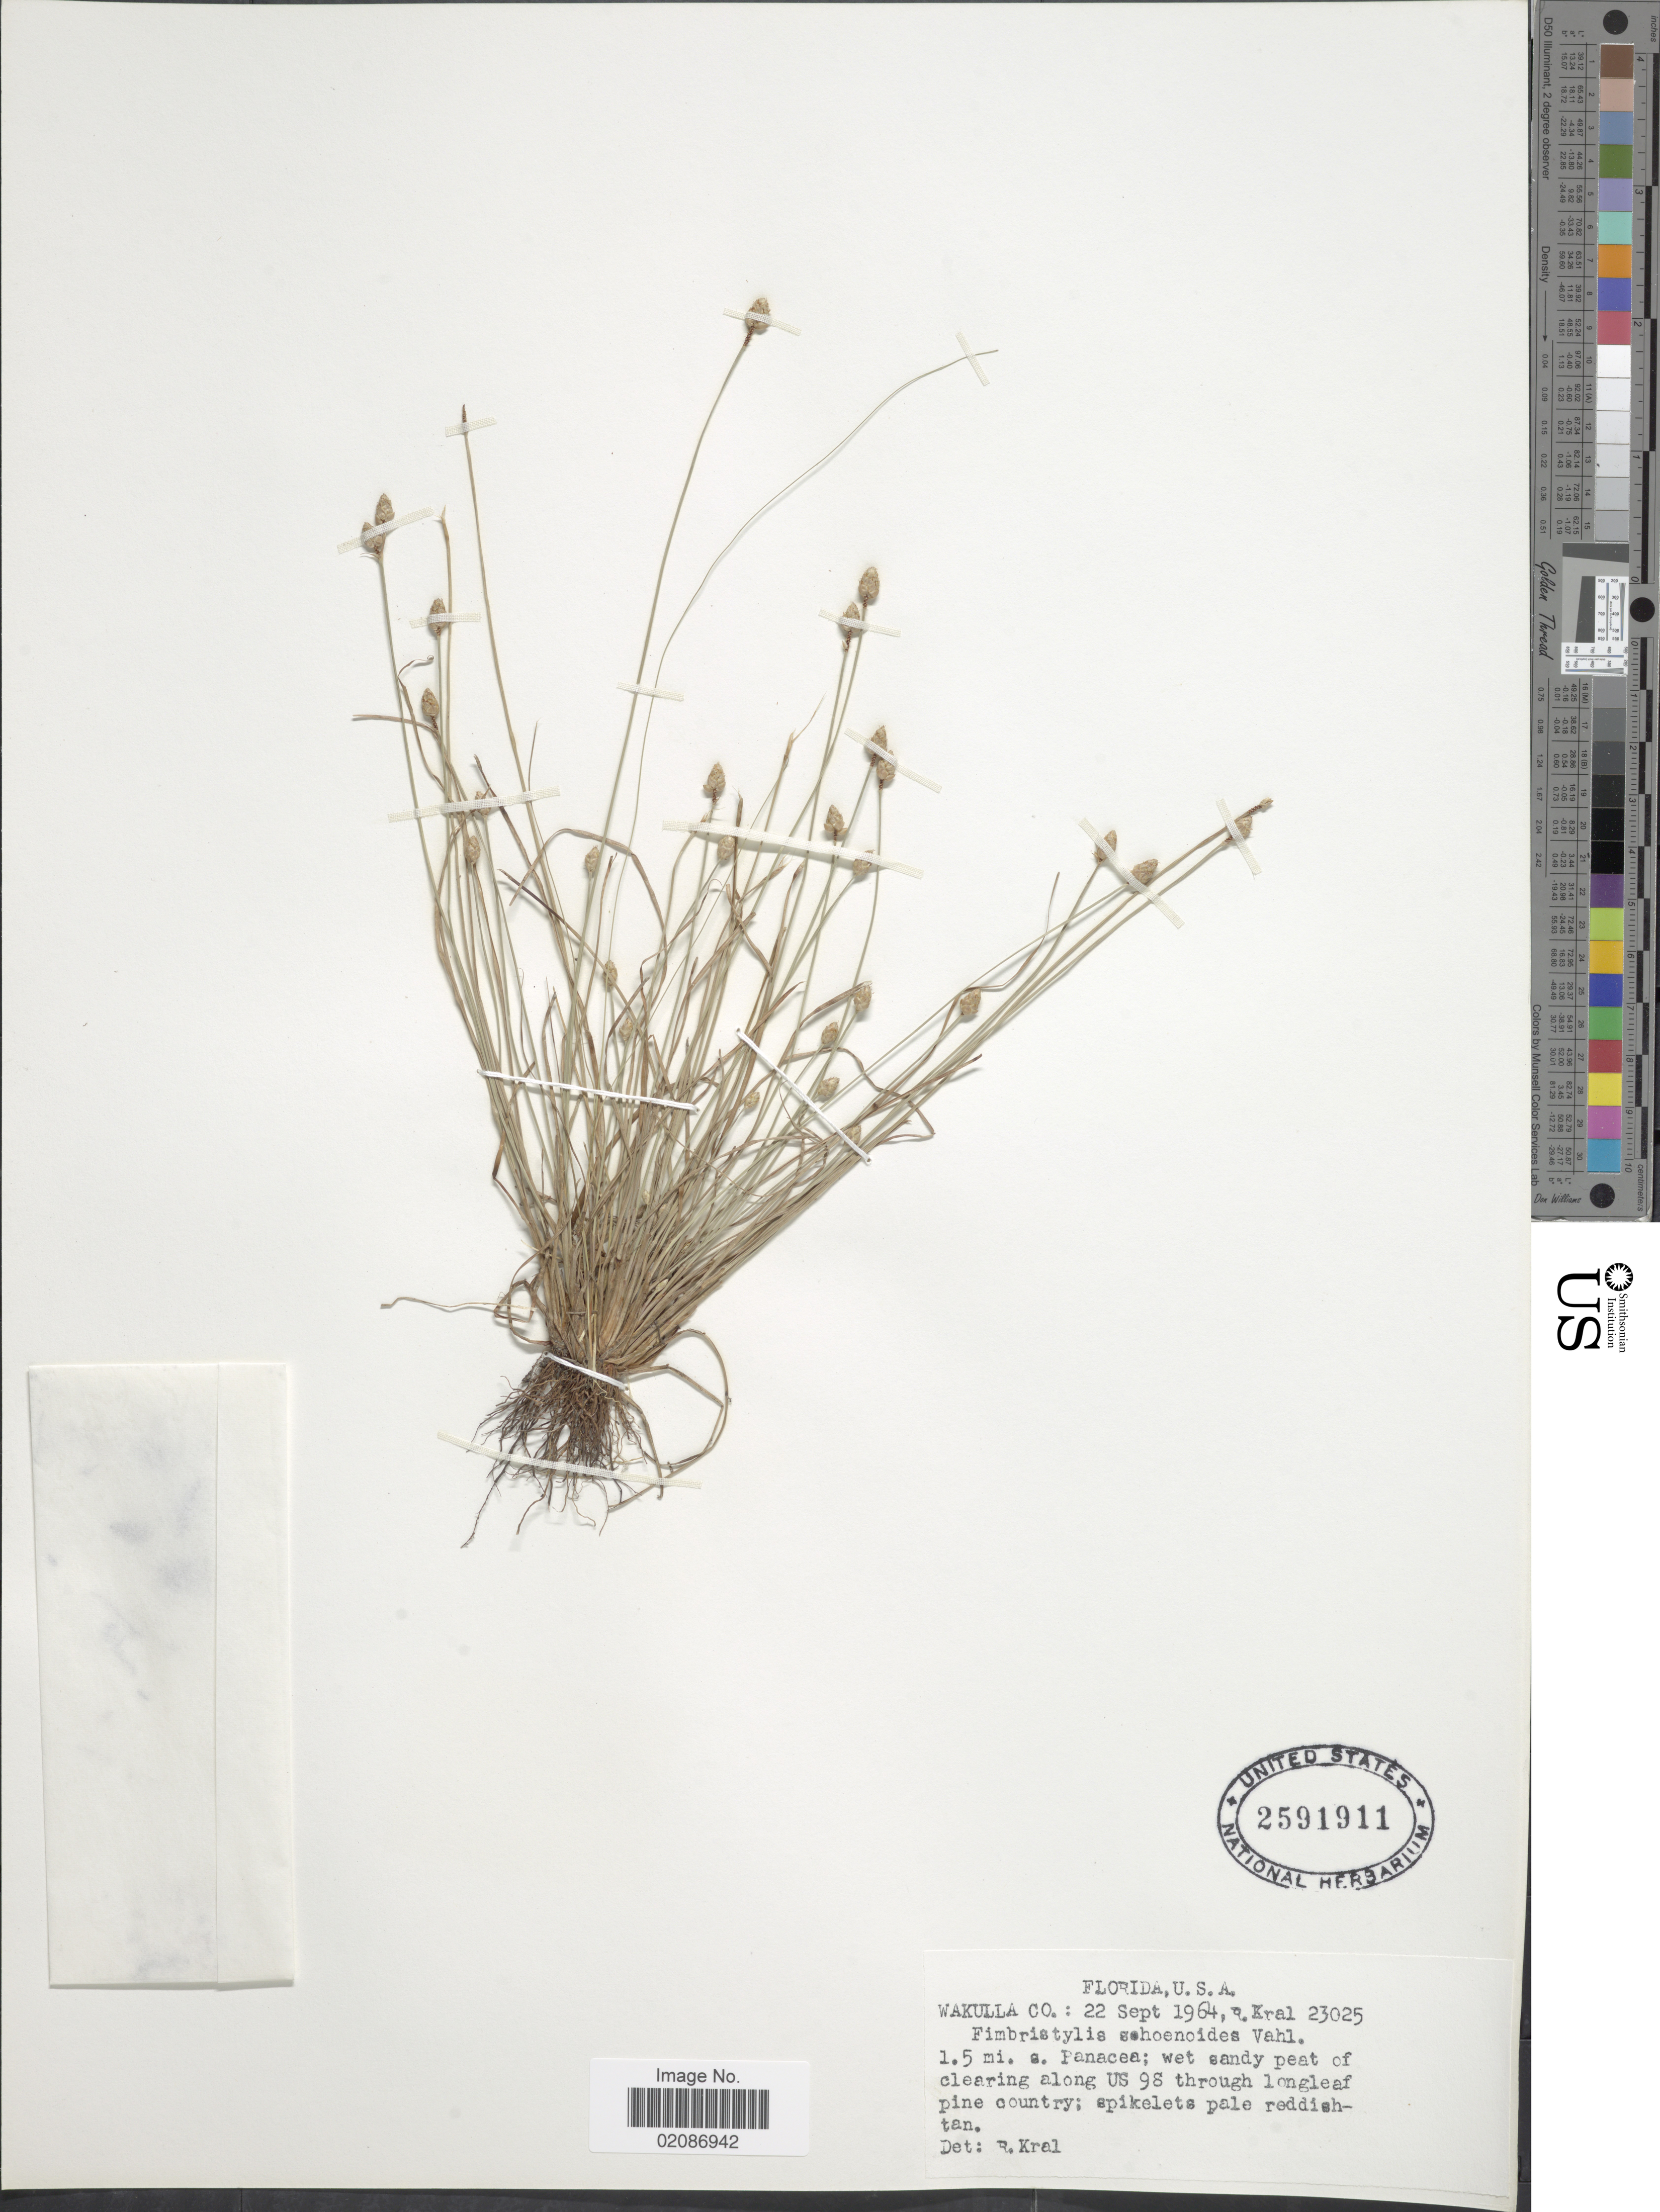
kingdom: Plantae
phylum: Tracheophyta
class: Liliopsida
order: Poales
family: Cyperaceae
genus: Fimbristylis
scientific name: Fimbristylis schoenoides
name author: (Retz.) Vahl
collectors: R. Kral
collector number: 23025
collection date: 1964-09-22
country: United States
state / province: Florida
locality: Wakulia Co.: 1.5 mi. S Panacea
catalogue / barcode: US 2591911